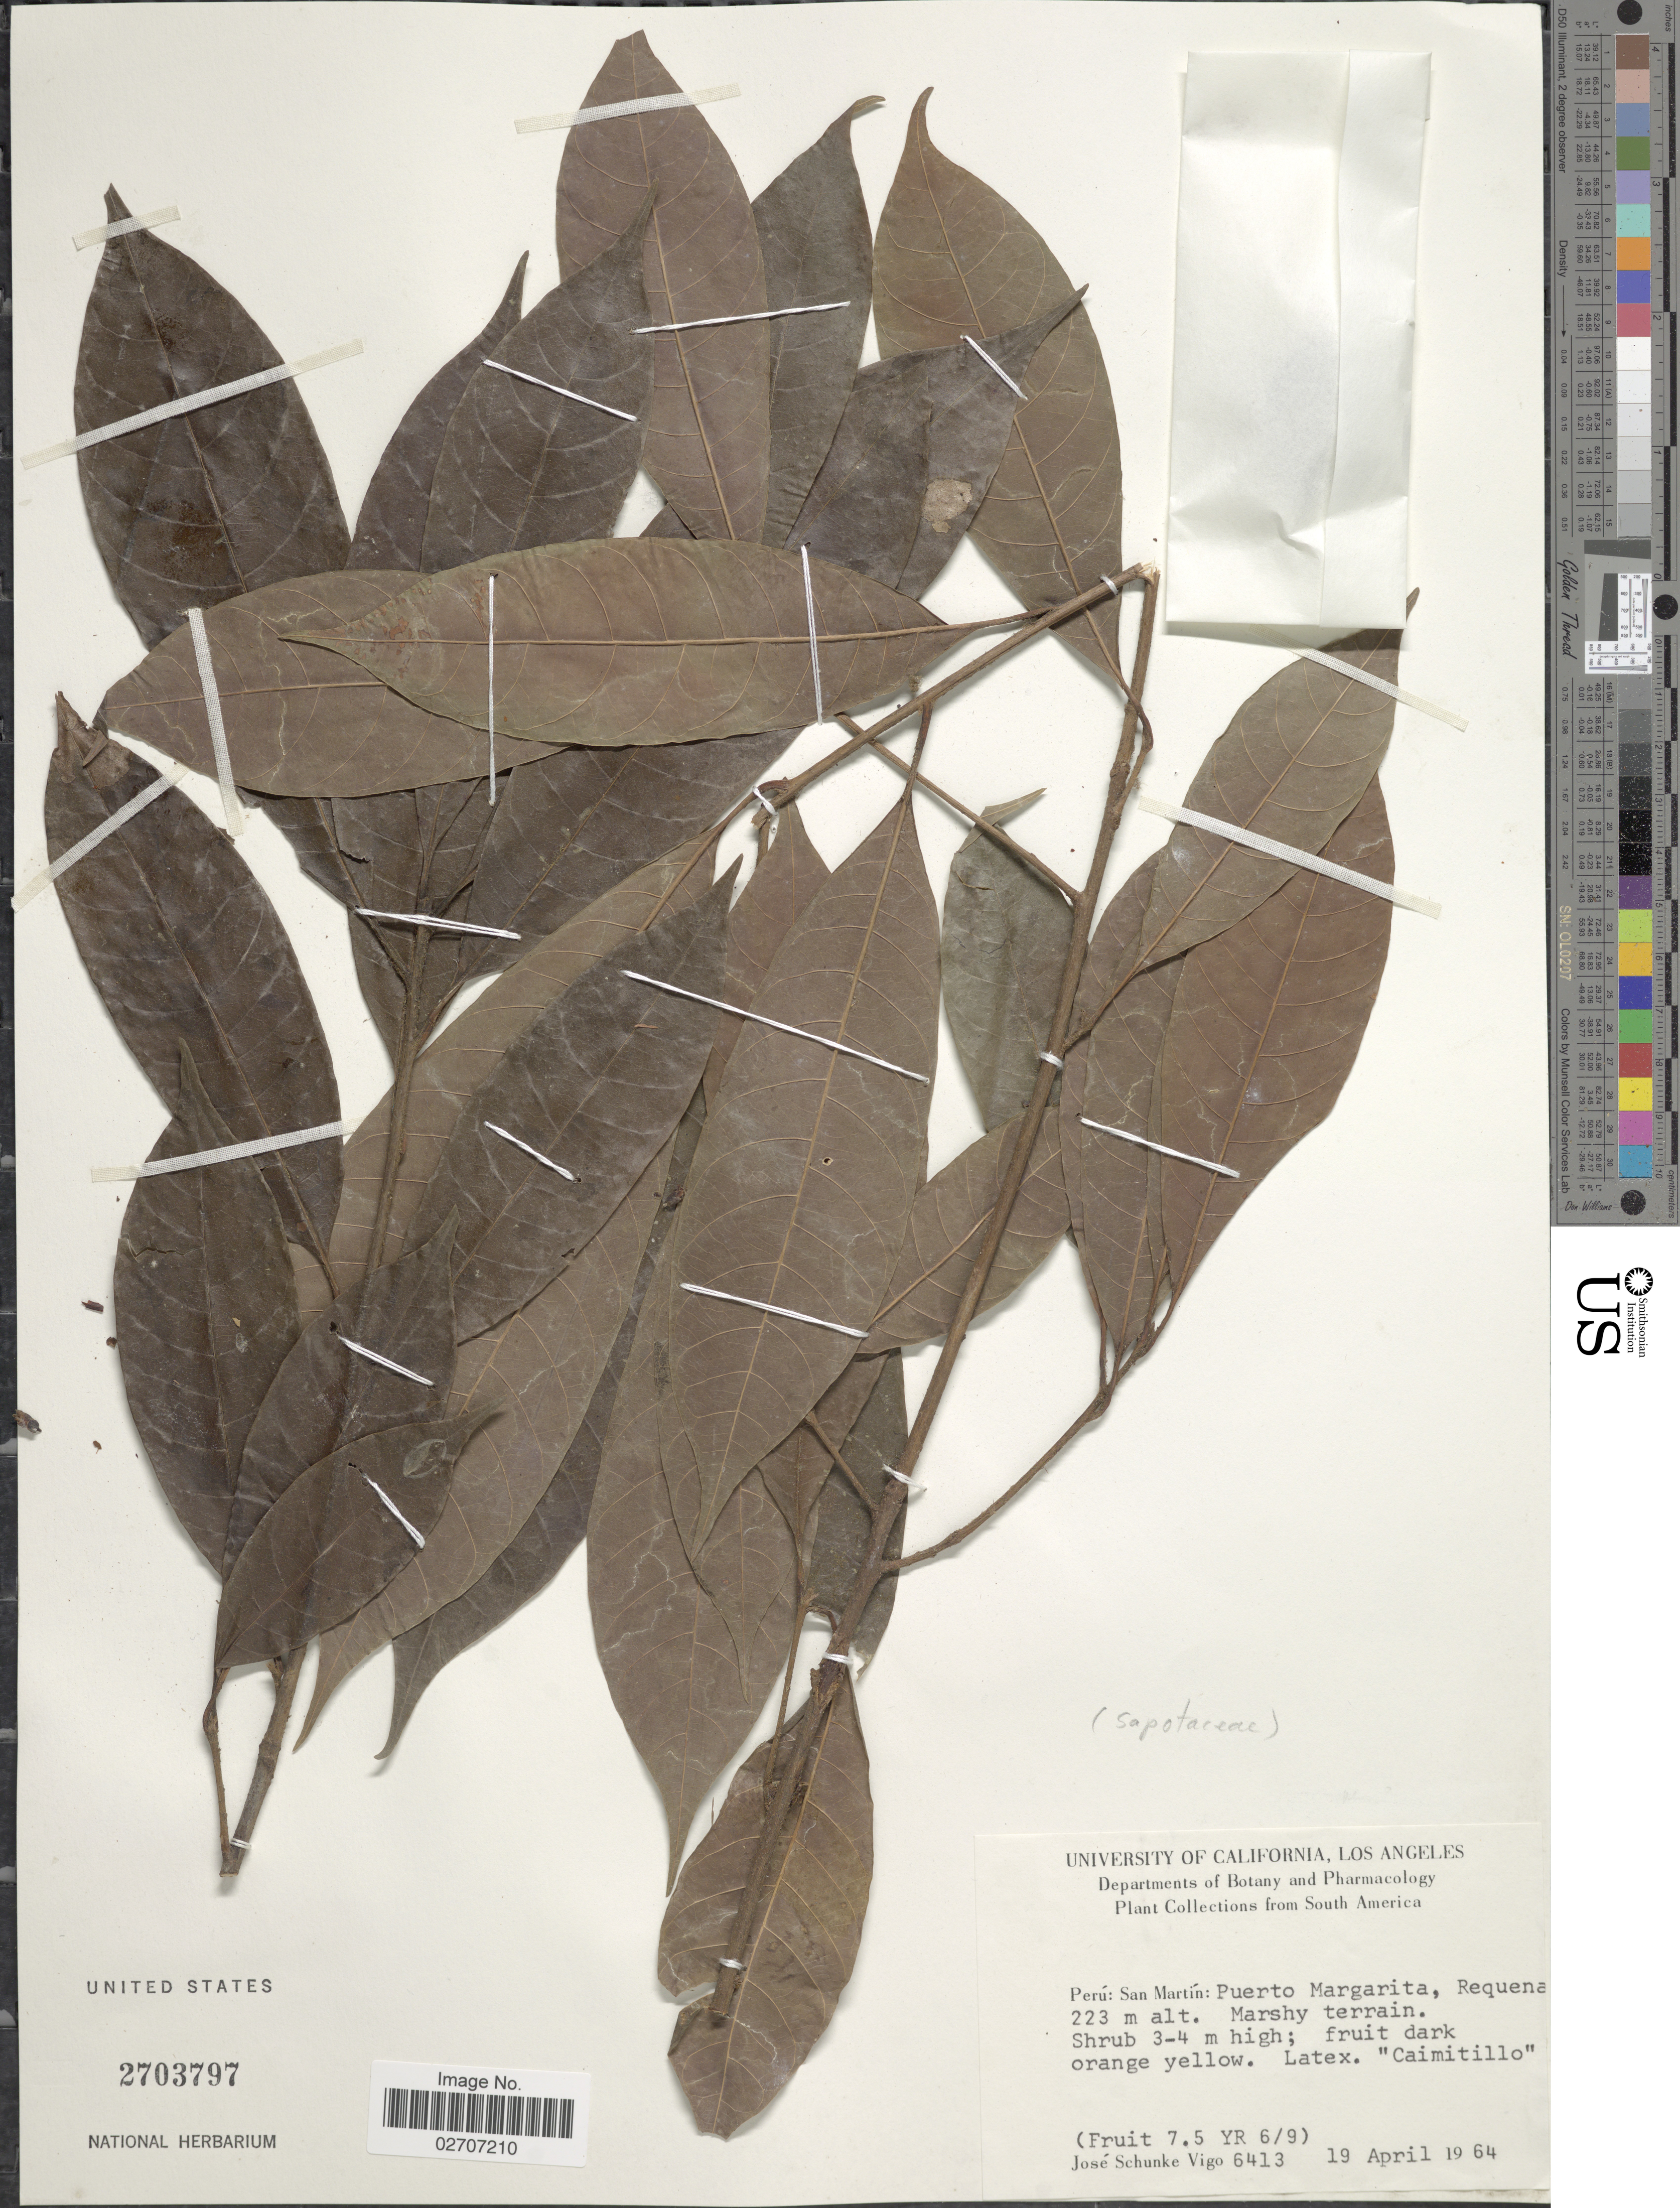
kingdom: Plantae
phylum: Tracheophyta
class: Magnoliopsida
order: Ericales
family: Sapotaceae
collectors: J. Schunke Vigo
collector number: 6413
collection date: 1964-04-19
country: Peru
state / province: San Martín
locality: Peru: San Martin: Puerto Margarita, Requena.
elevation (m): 223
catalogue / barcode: US 2703797